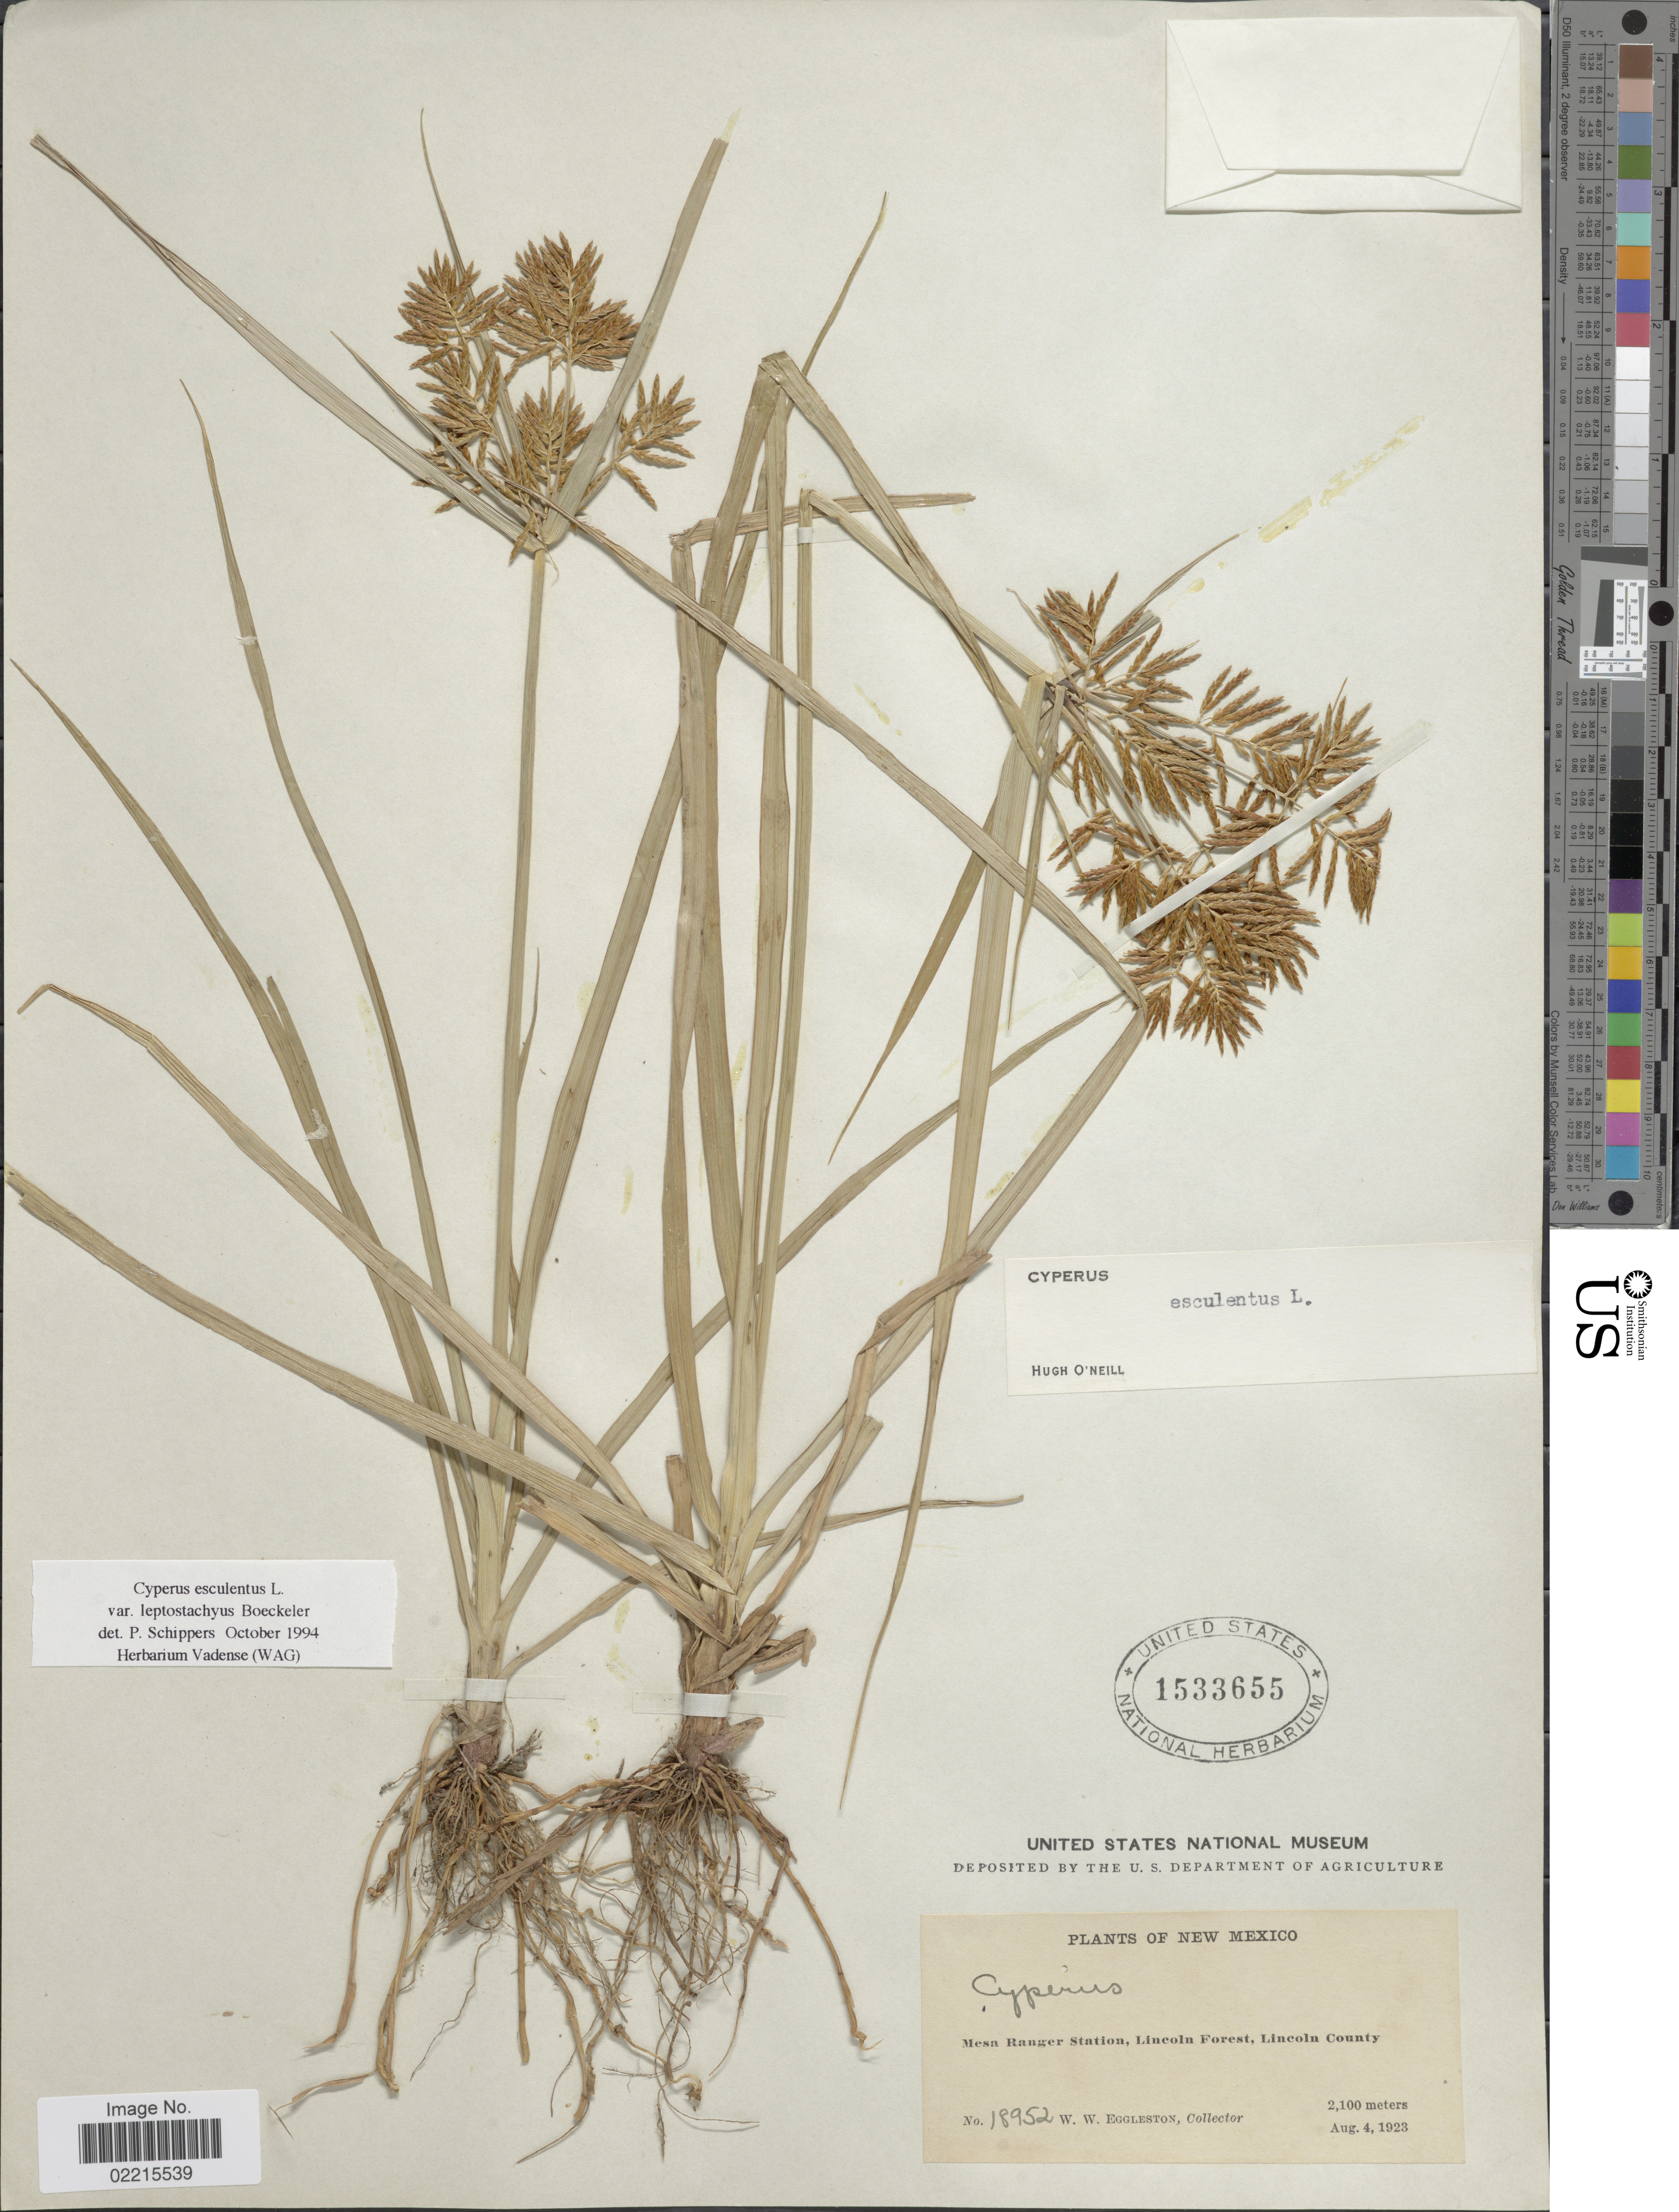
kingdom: Plantae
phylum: Tracheophyta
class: Liliopsida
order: Poales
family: Cyperaceae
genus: Cyperus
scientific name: Cyperus esculentus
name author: L.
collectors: W. W. Eggleston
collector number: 18952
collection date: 1923-08-04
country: United States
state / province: New Mexico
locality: Mesa Ranger Station, Lincoln Forest, Lincoln County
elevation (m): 2100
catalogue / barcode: US 1533655